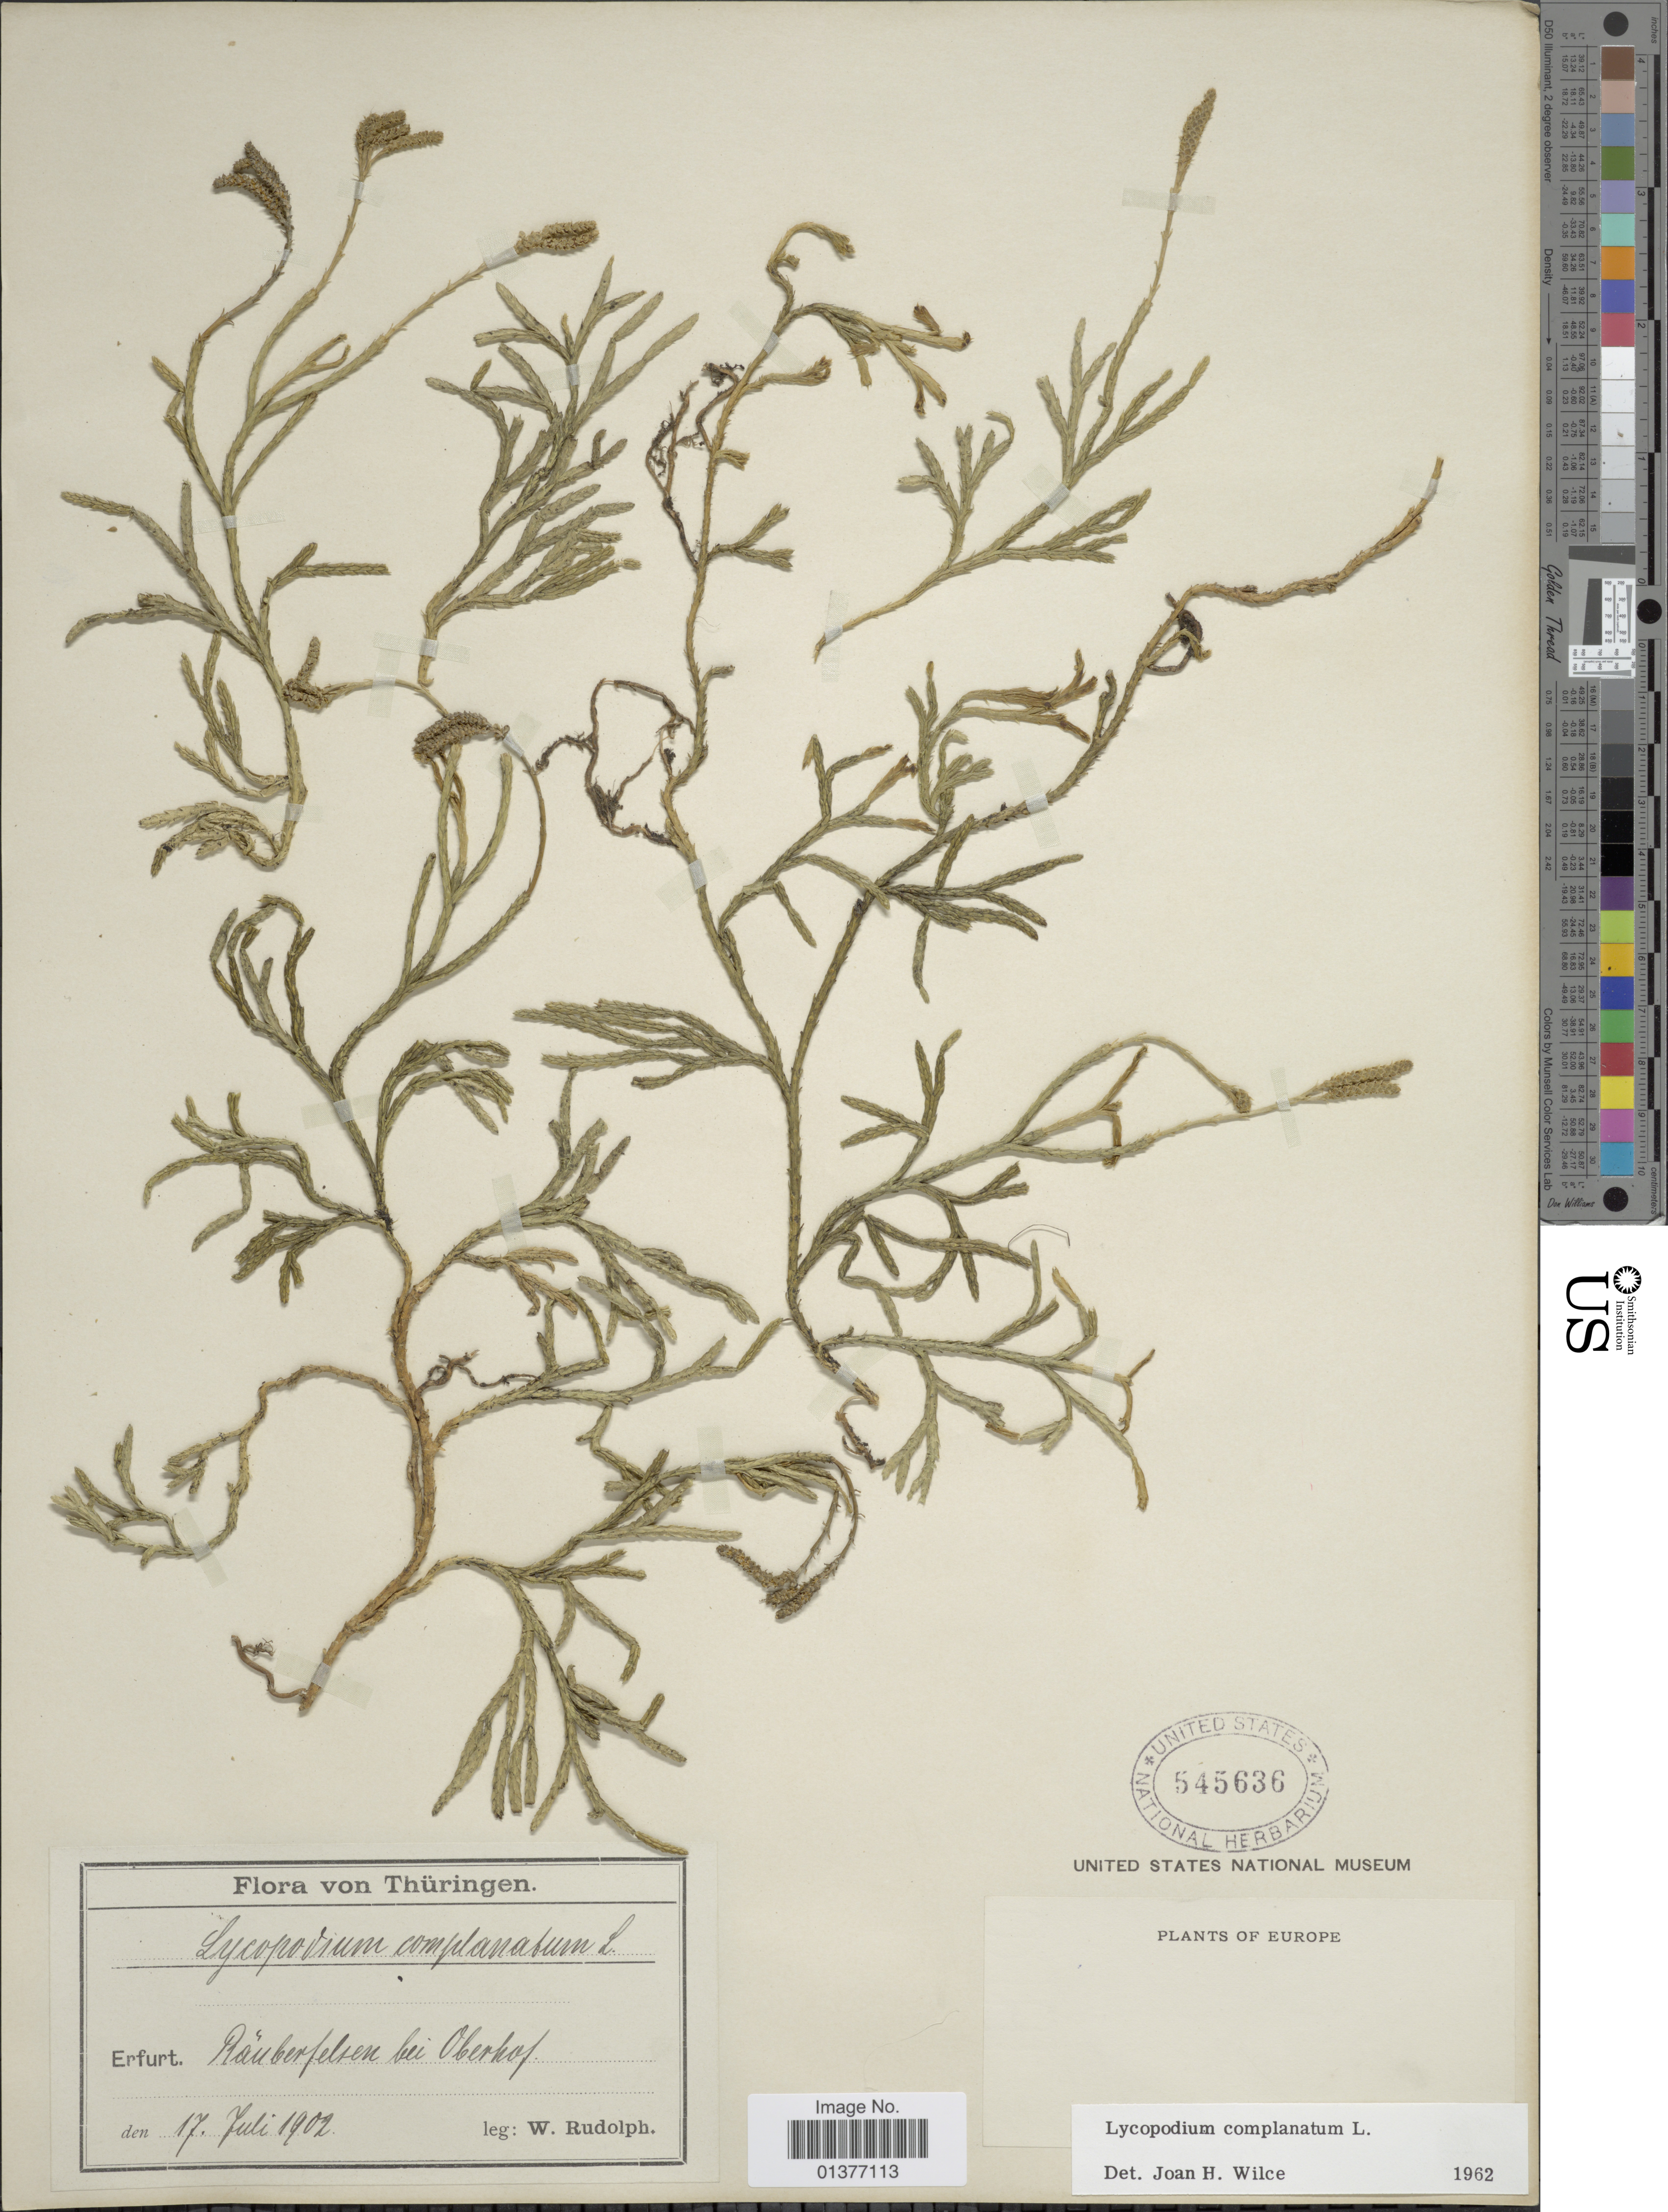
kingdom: Plantae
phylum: Tracheophyta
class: Lycopodiopsida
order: Lycopodiales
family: Lycopodiaceae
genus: Diphasiastrum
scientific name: Diphasiastrum complanatum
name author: (L.) Holub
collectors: W. Rudolph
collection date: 1902-07-17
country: Germany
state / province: Thuringia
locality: Erfurt, Rauberfelsen bei Oberhof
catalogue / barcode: US 545636